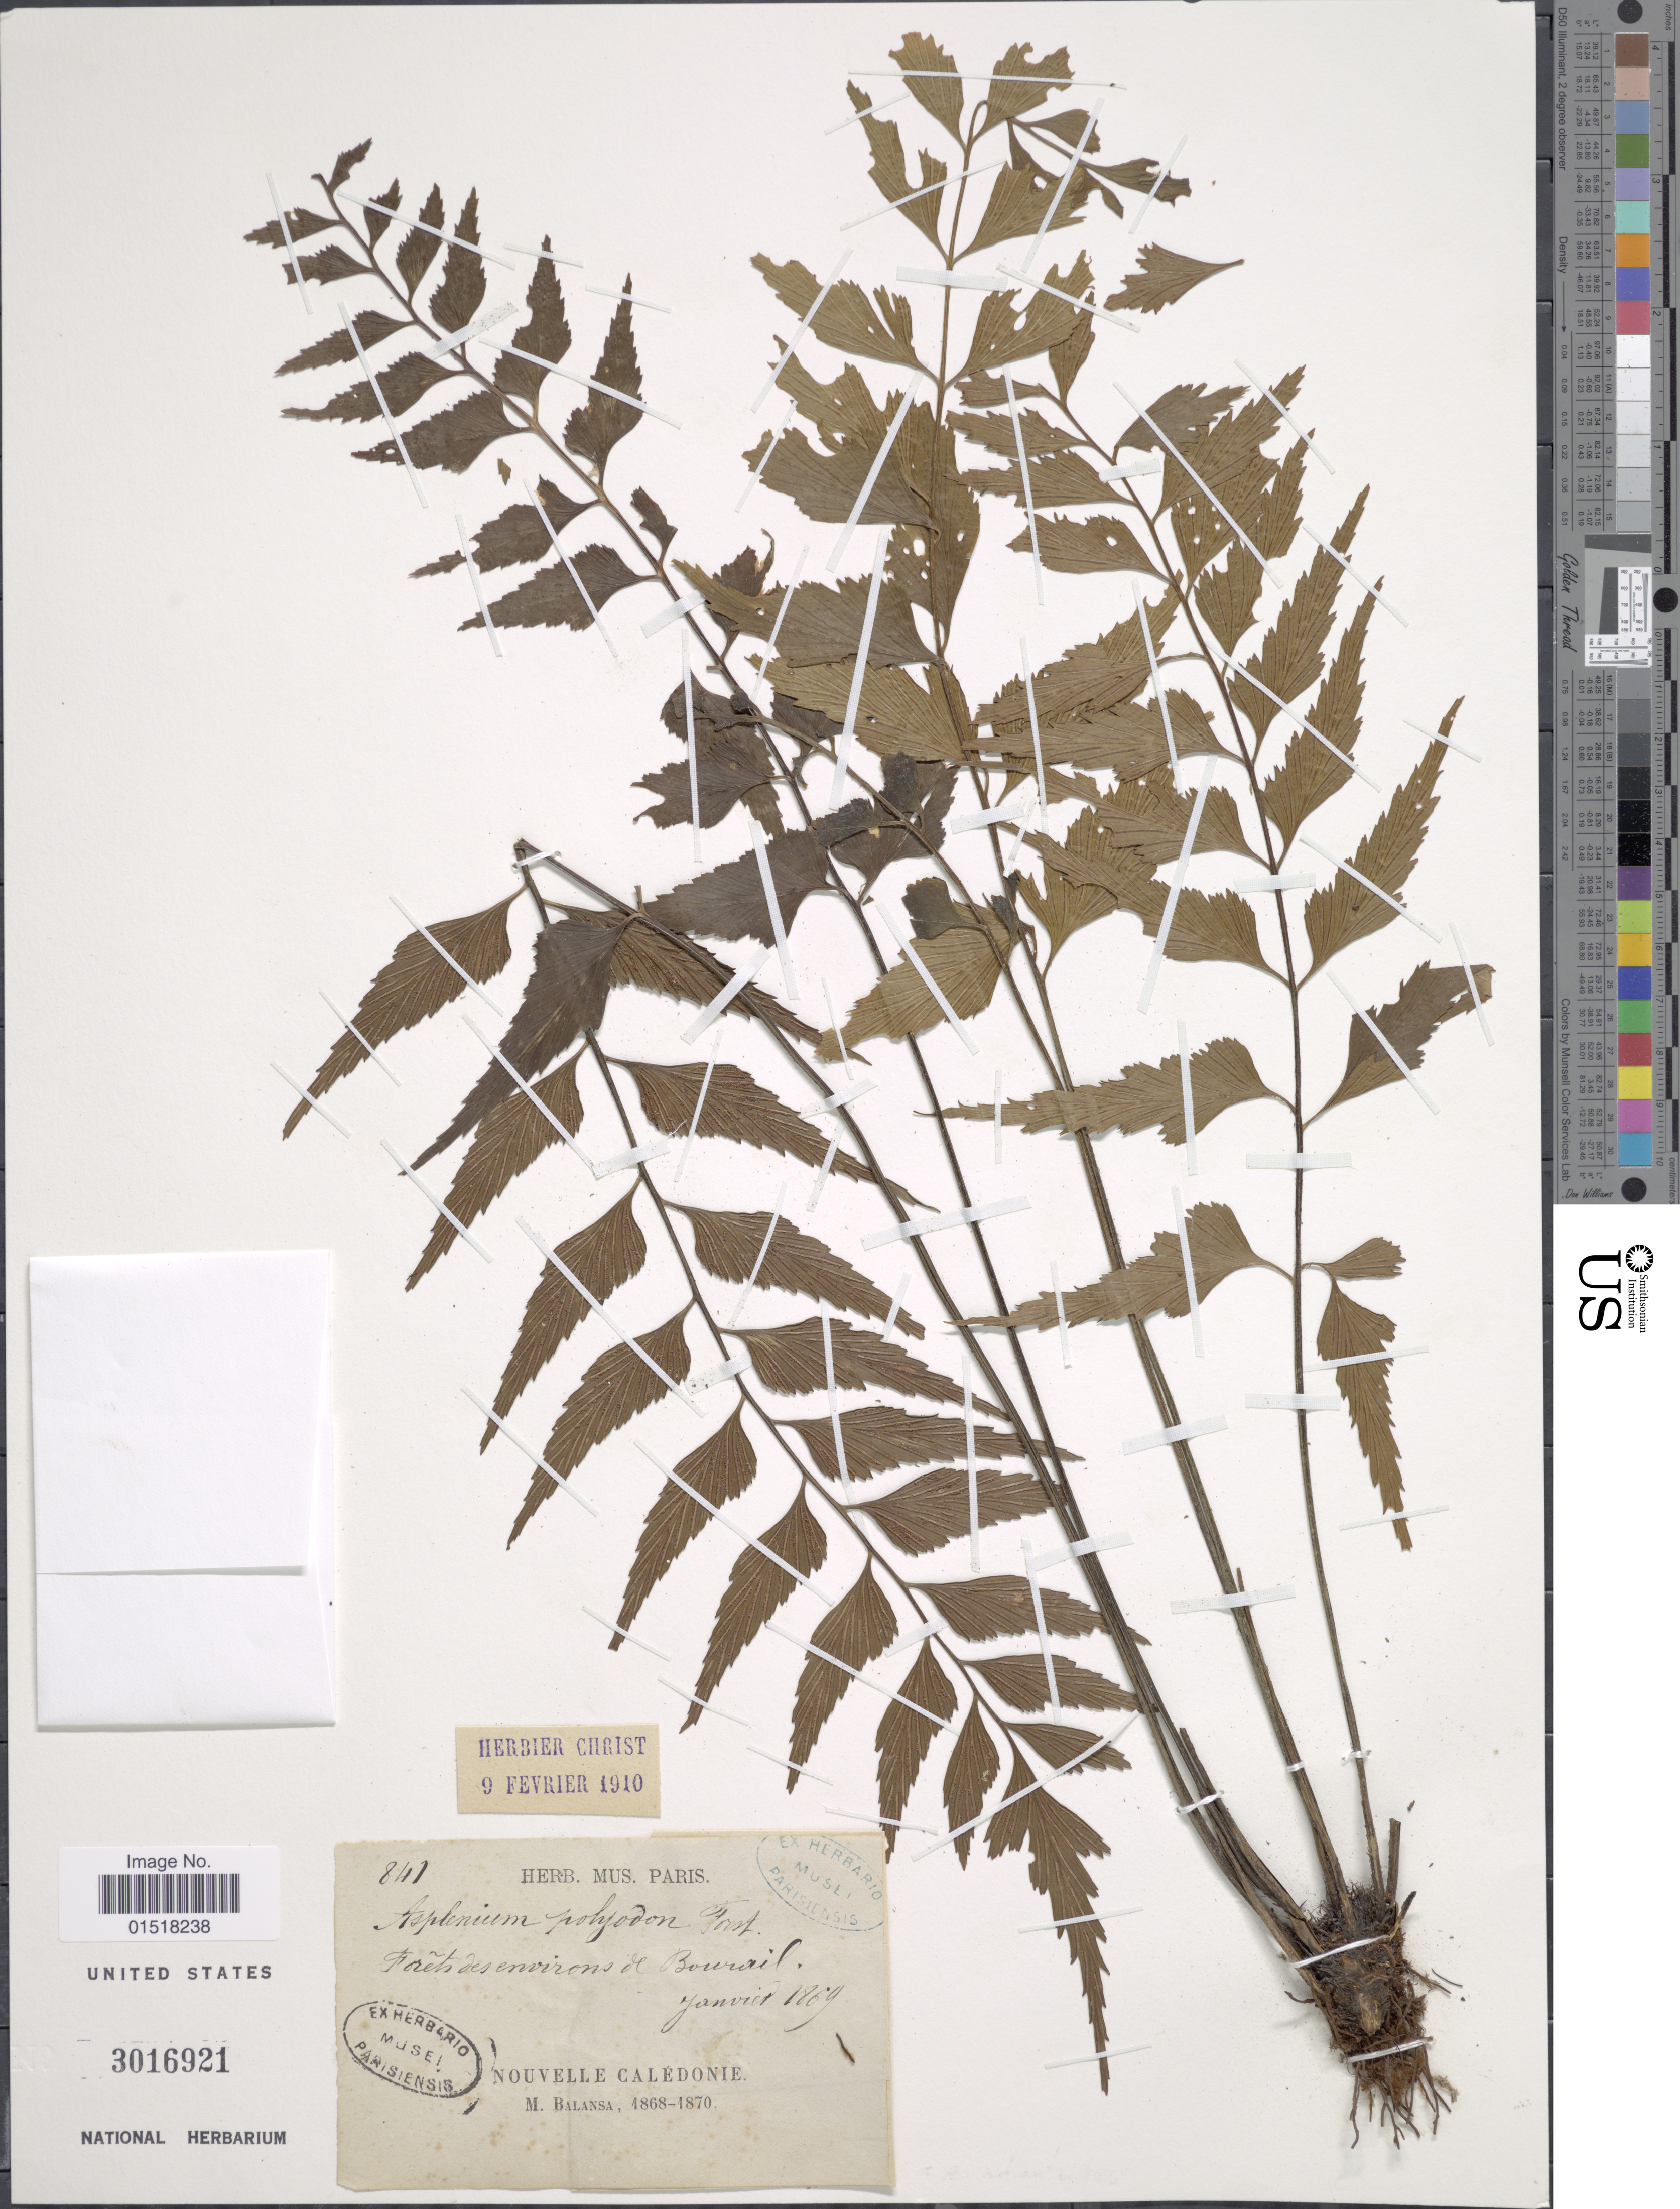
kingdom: Plantae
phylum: Tracheophyta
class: Polypodiopsida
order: Polypodiales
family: Aspleniaceae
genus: Asplenium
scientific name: Asplenium polyodon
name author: G. Forst.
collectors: B. Balansa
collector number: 841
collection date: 1869-01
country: New Caledonia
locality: Forêts des environs de Bourail. [interpreted]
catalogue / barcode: US 3016921